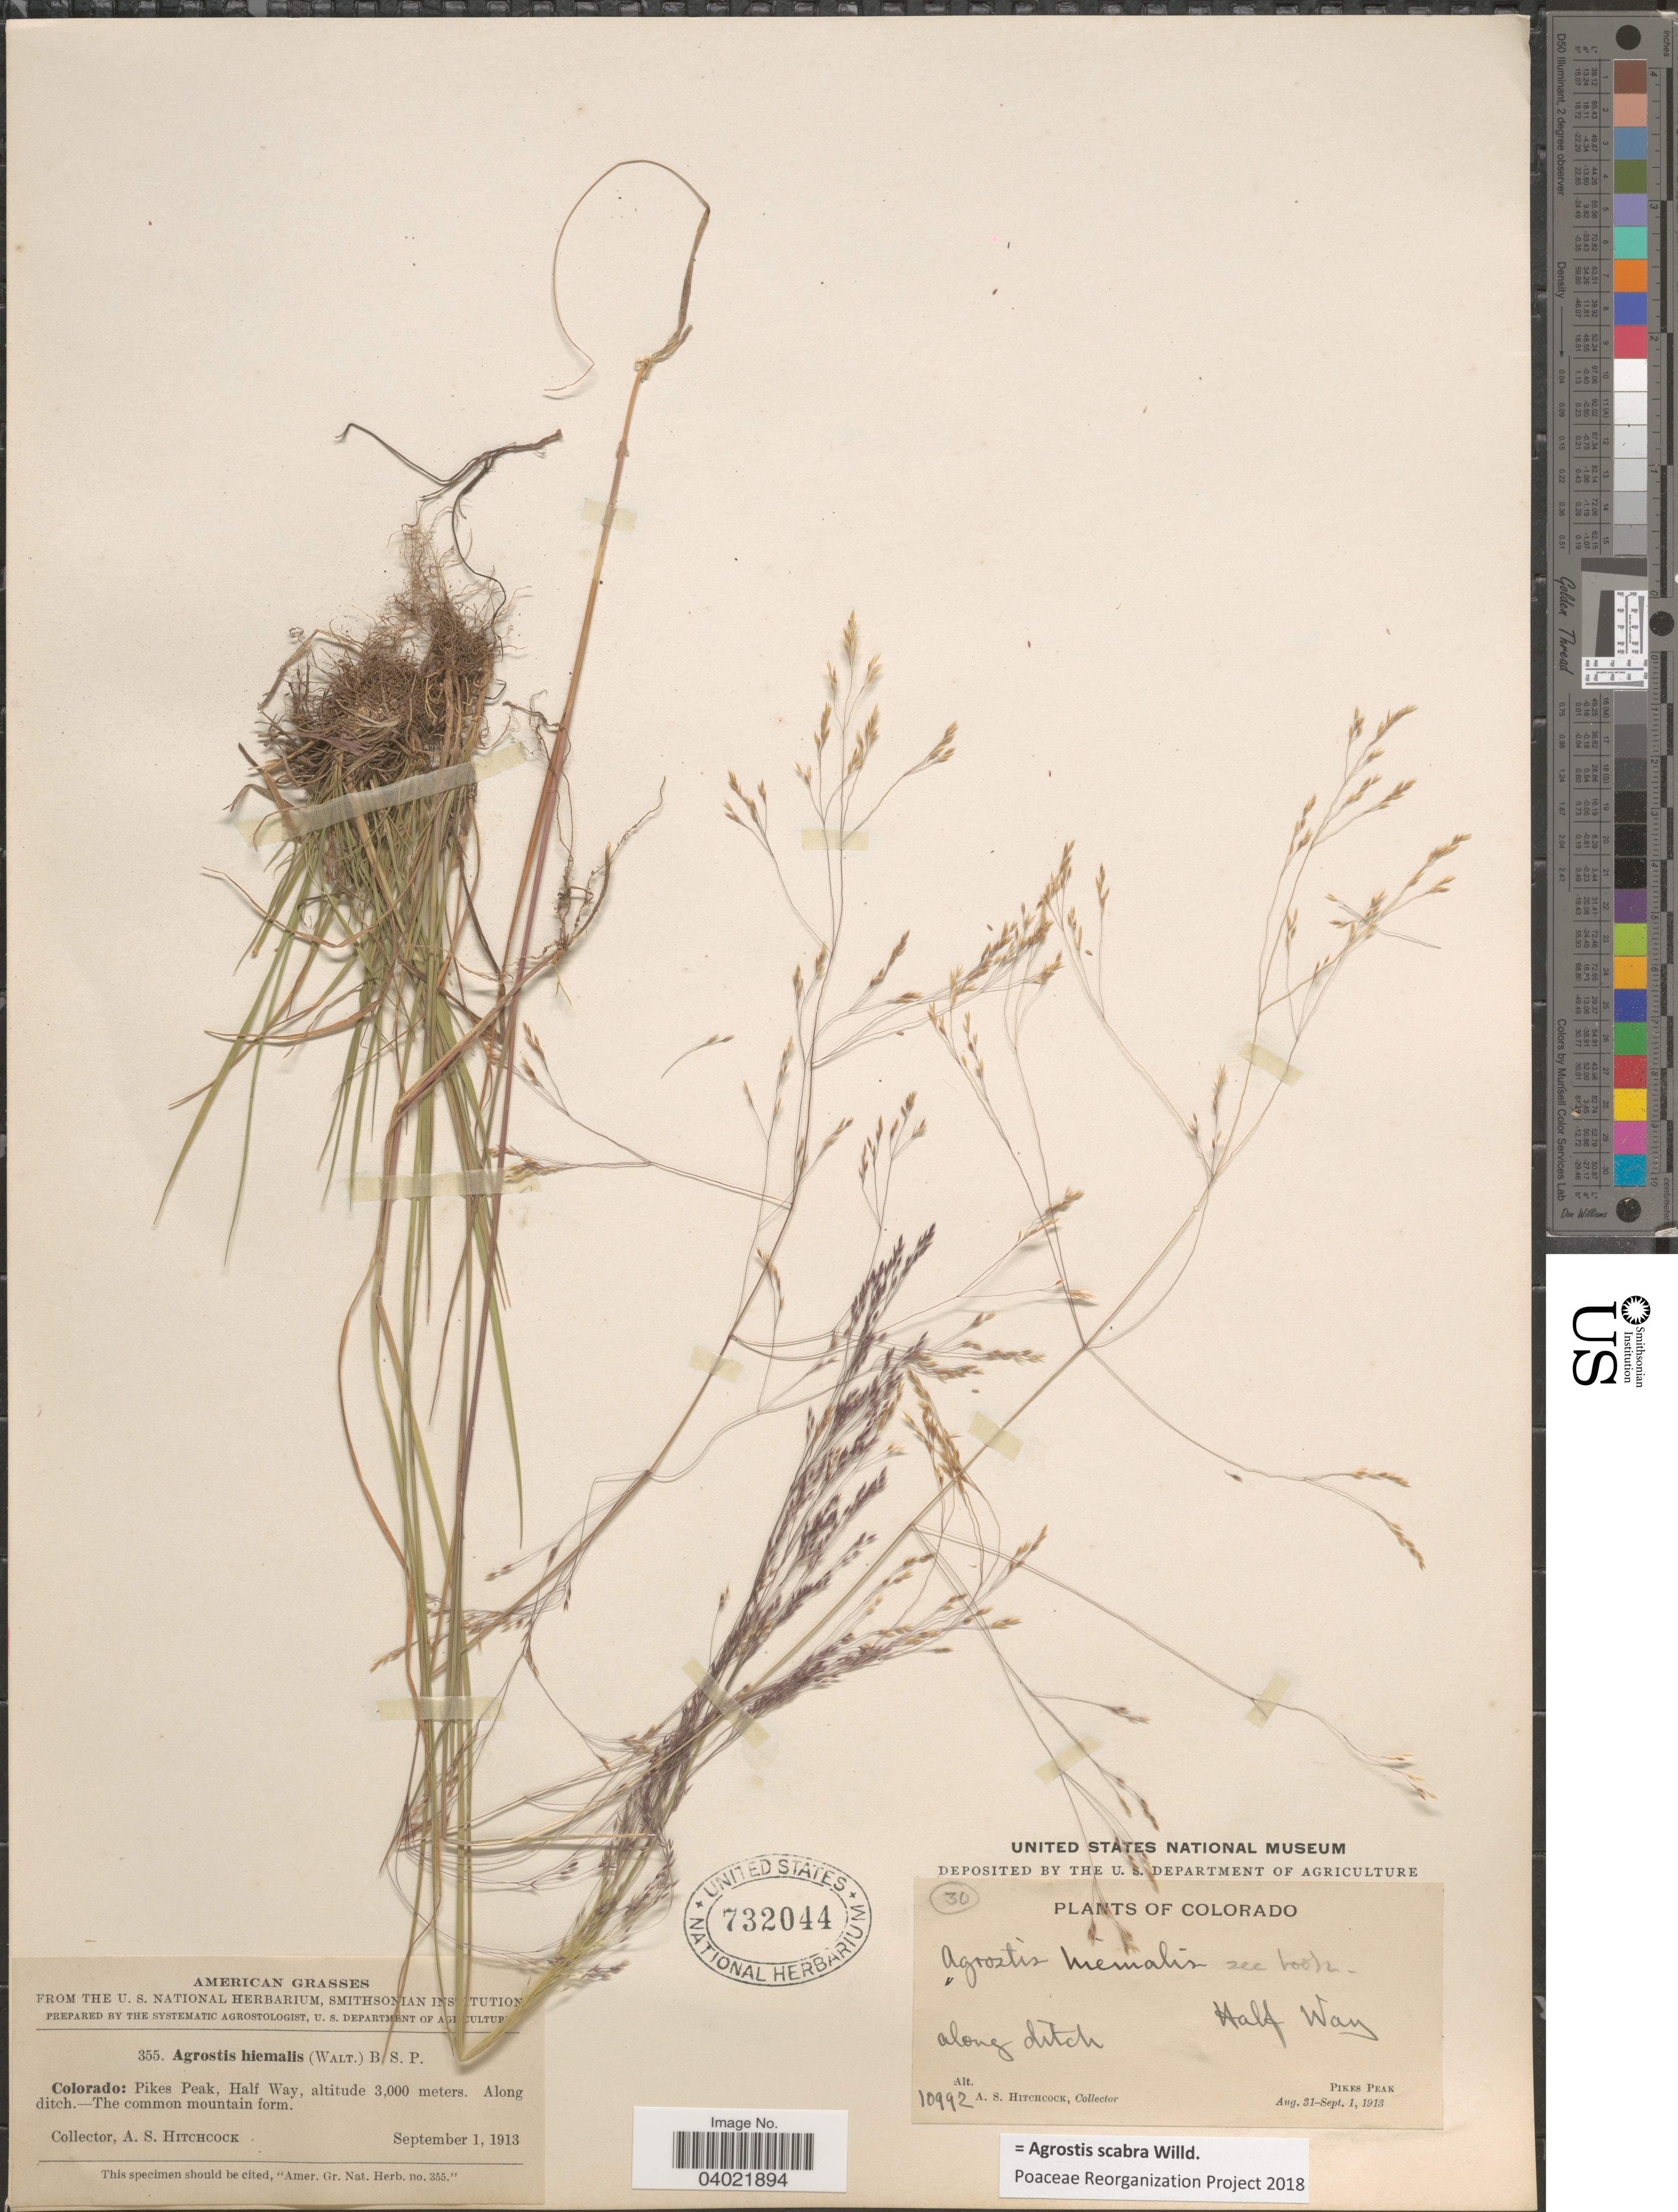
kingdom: Plantae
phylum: Tracheophyta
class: Liliopsida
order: Poales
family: Poaceae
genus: Agrostis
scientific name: Agrostis scabra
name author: Willd.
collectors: A. S. Hitchcock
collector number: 355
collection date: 1913-09-01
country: United States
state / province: Colorado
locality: American. Pikes Peak, Half Way.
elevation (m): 3000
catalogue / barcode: US 732044